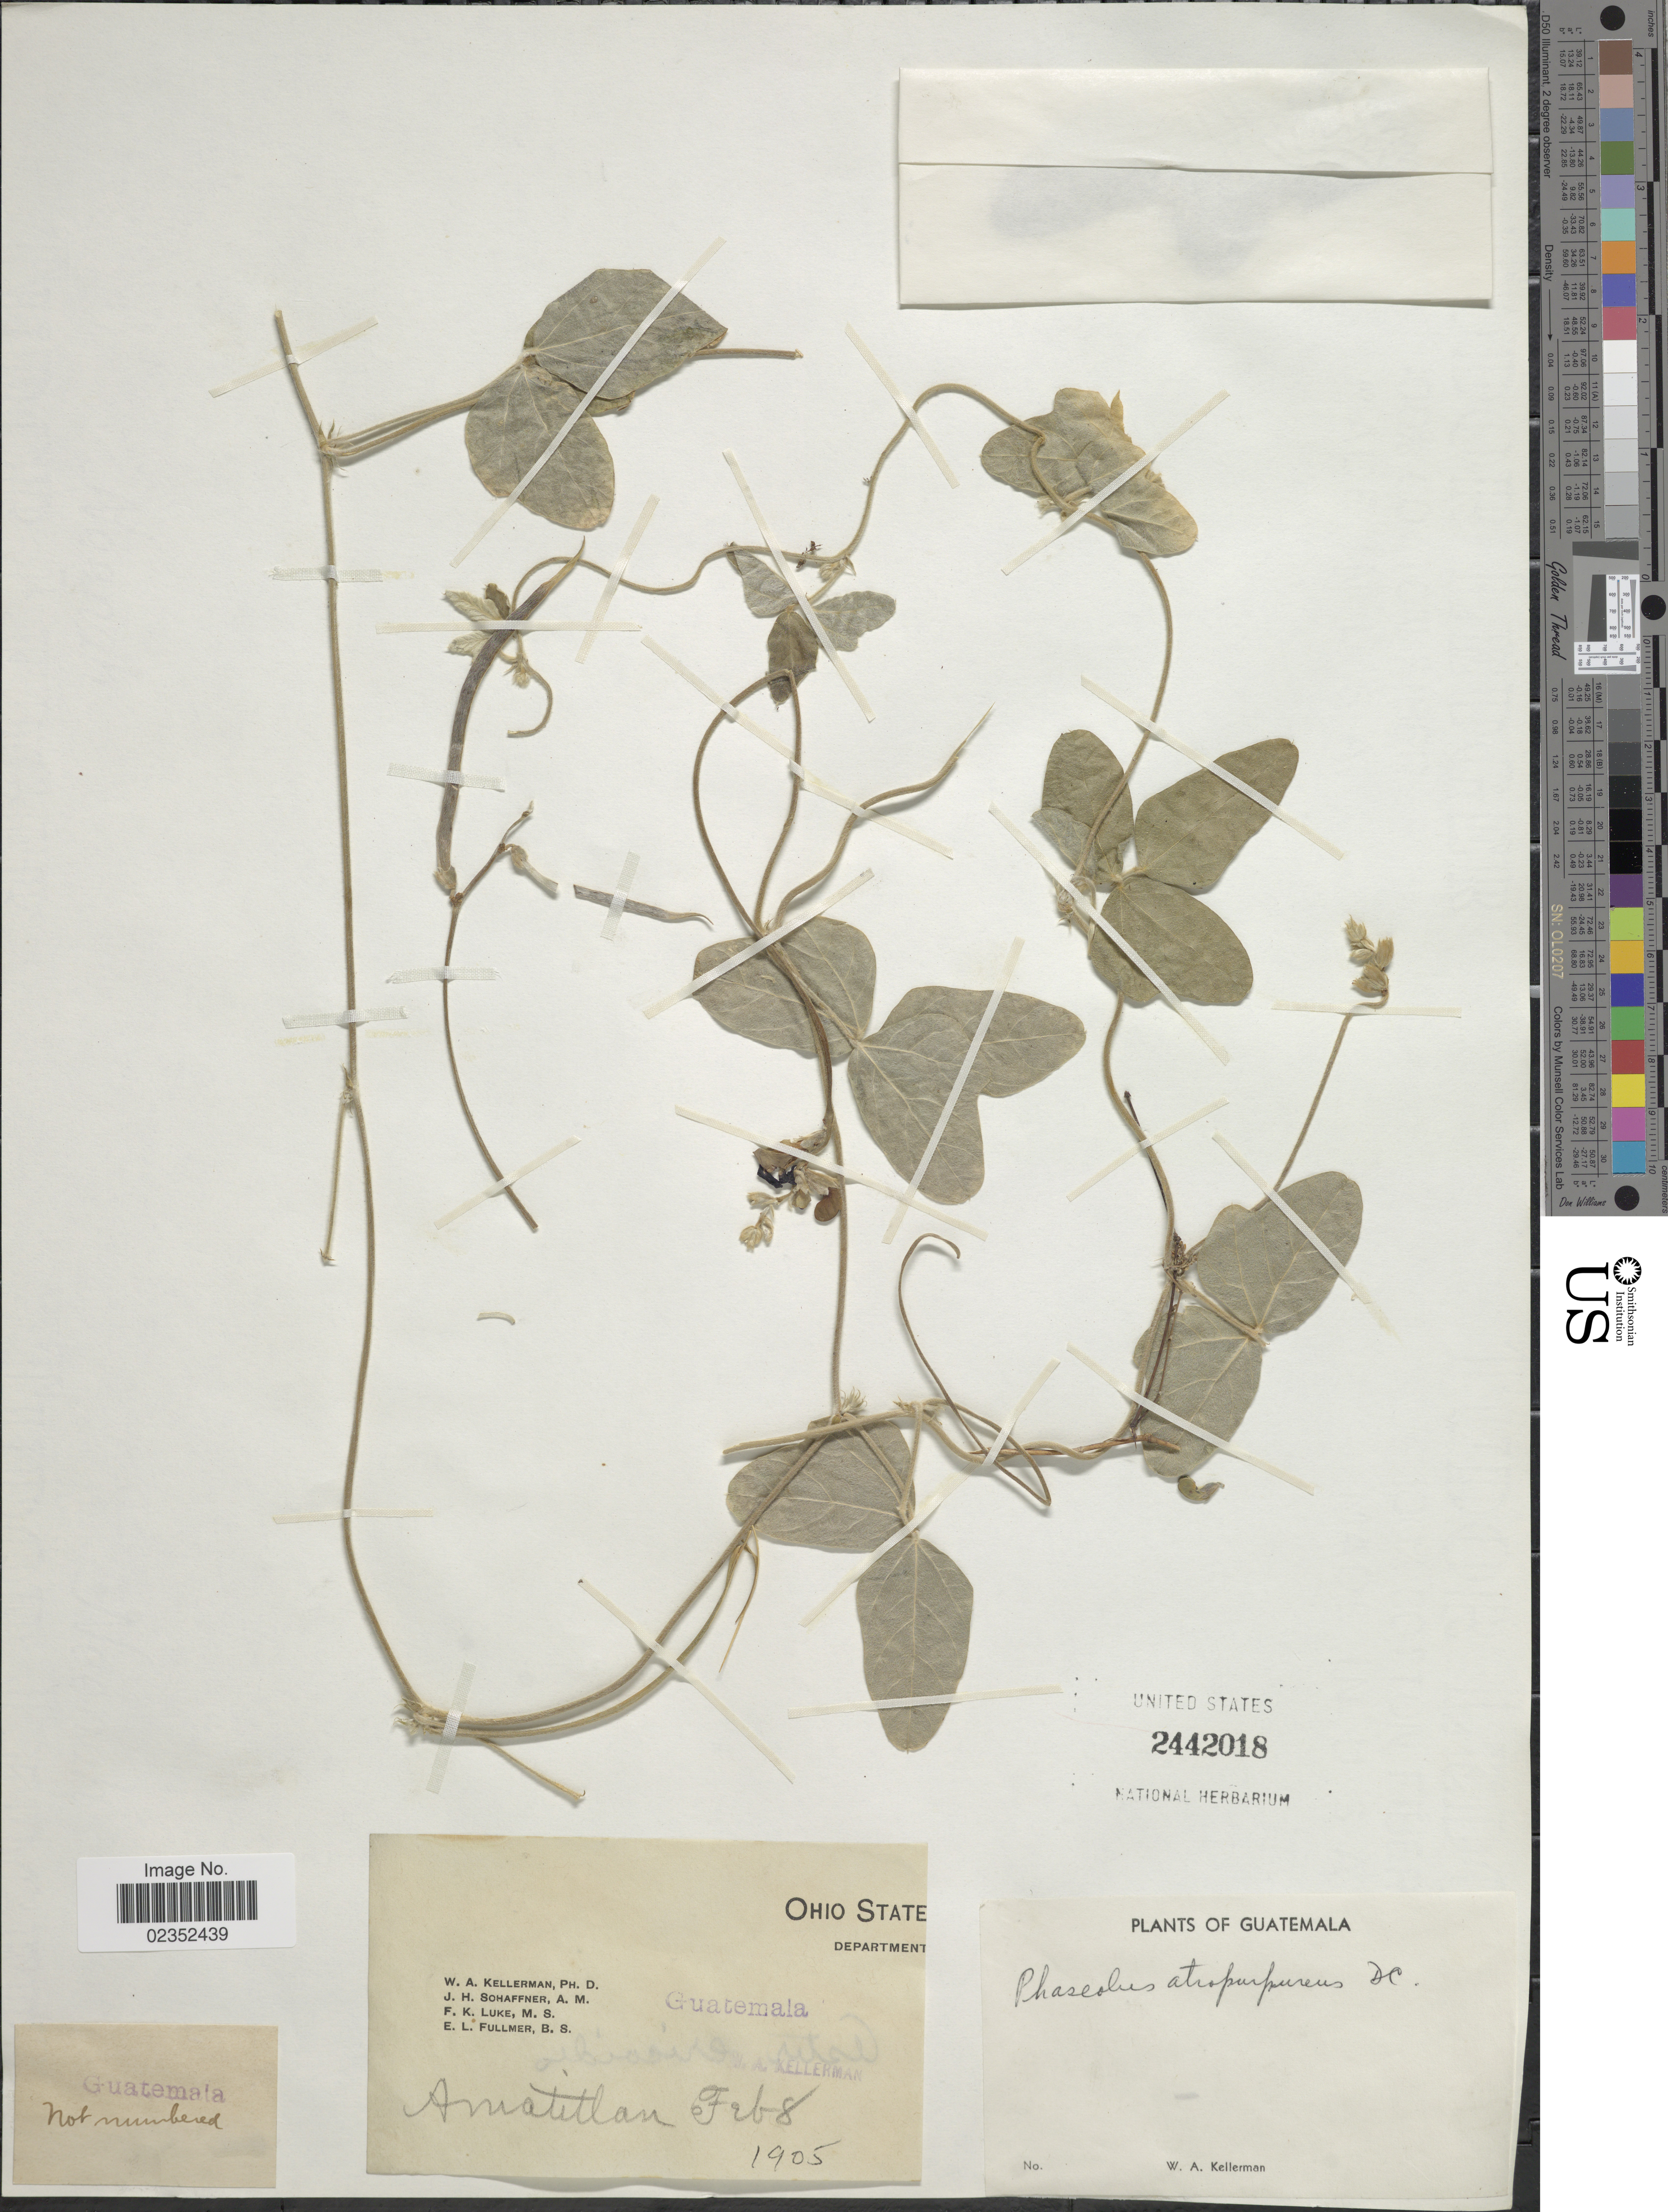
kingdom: Plantae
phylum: Tracheophyta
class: Magnoliopsida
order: Fabales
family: Fabaceae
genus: Macroptilium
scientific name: Macroptilium atropurpureum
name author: (DC.) Urb.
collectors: W. Kellerman, J. Sohaffner, F. Luke & E. Fullmer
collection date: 1905-02-08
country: Guatemala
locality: Amatitlan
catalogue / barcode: US 2442018